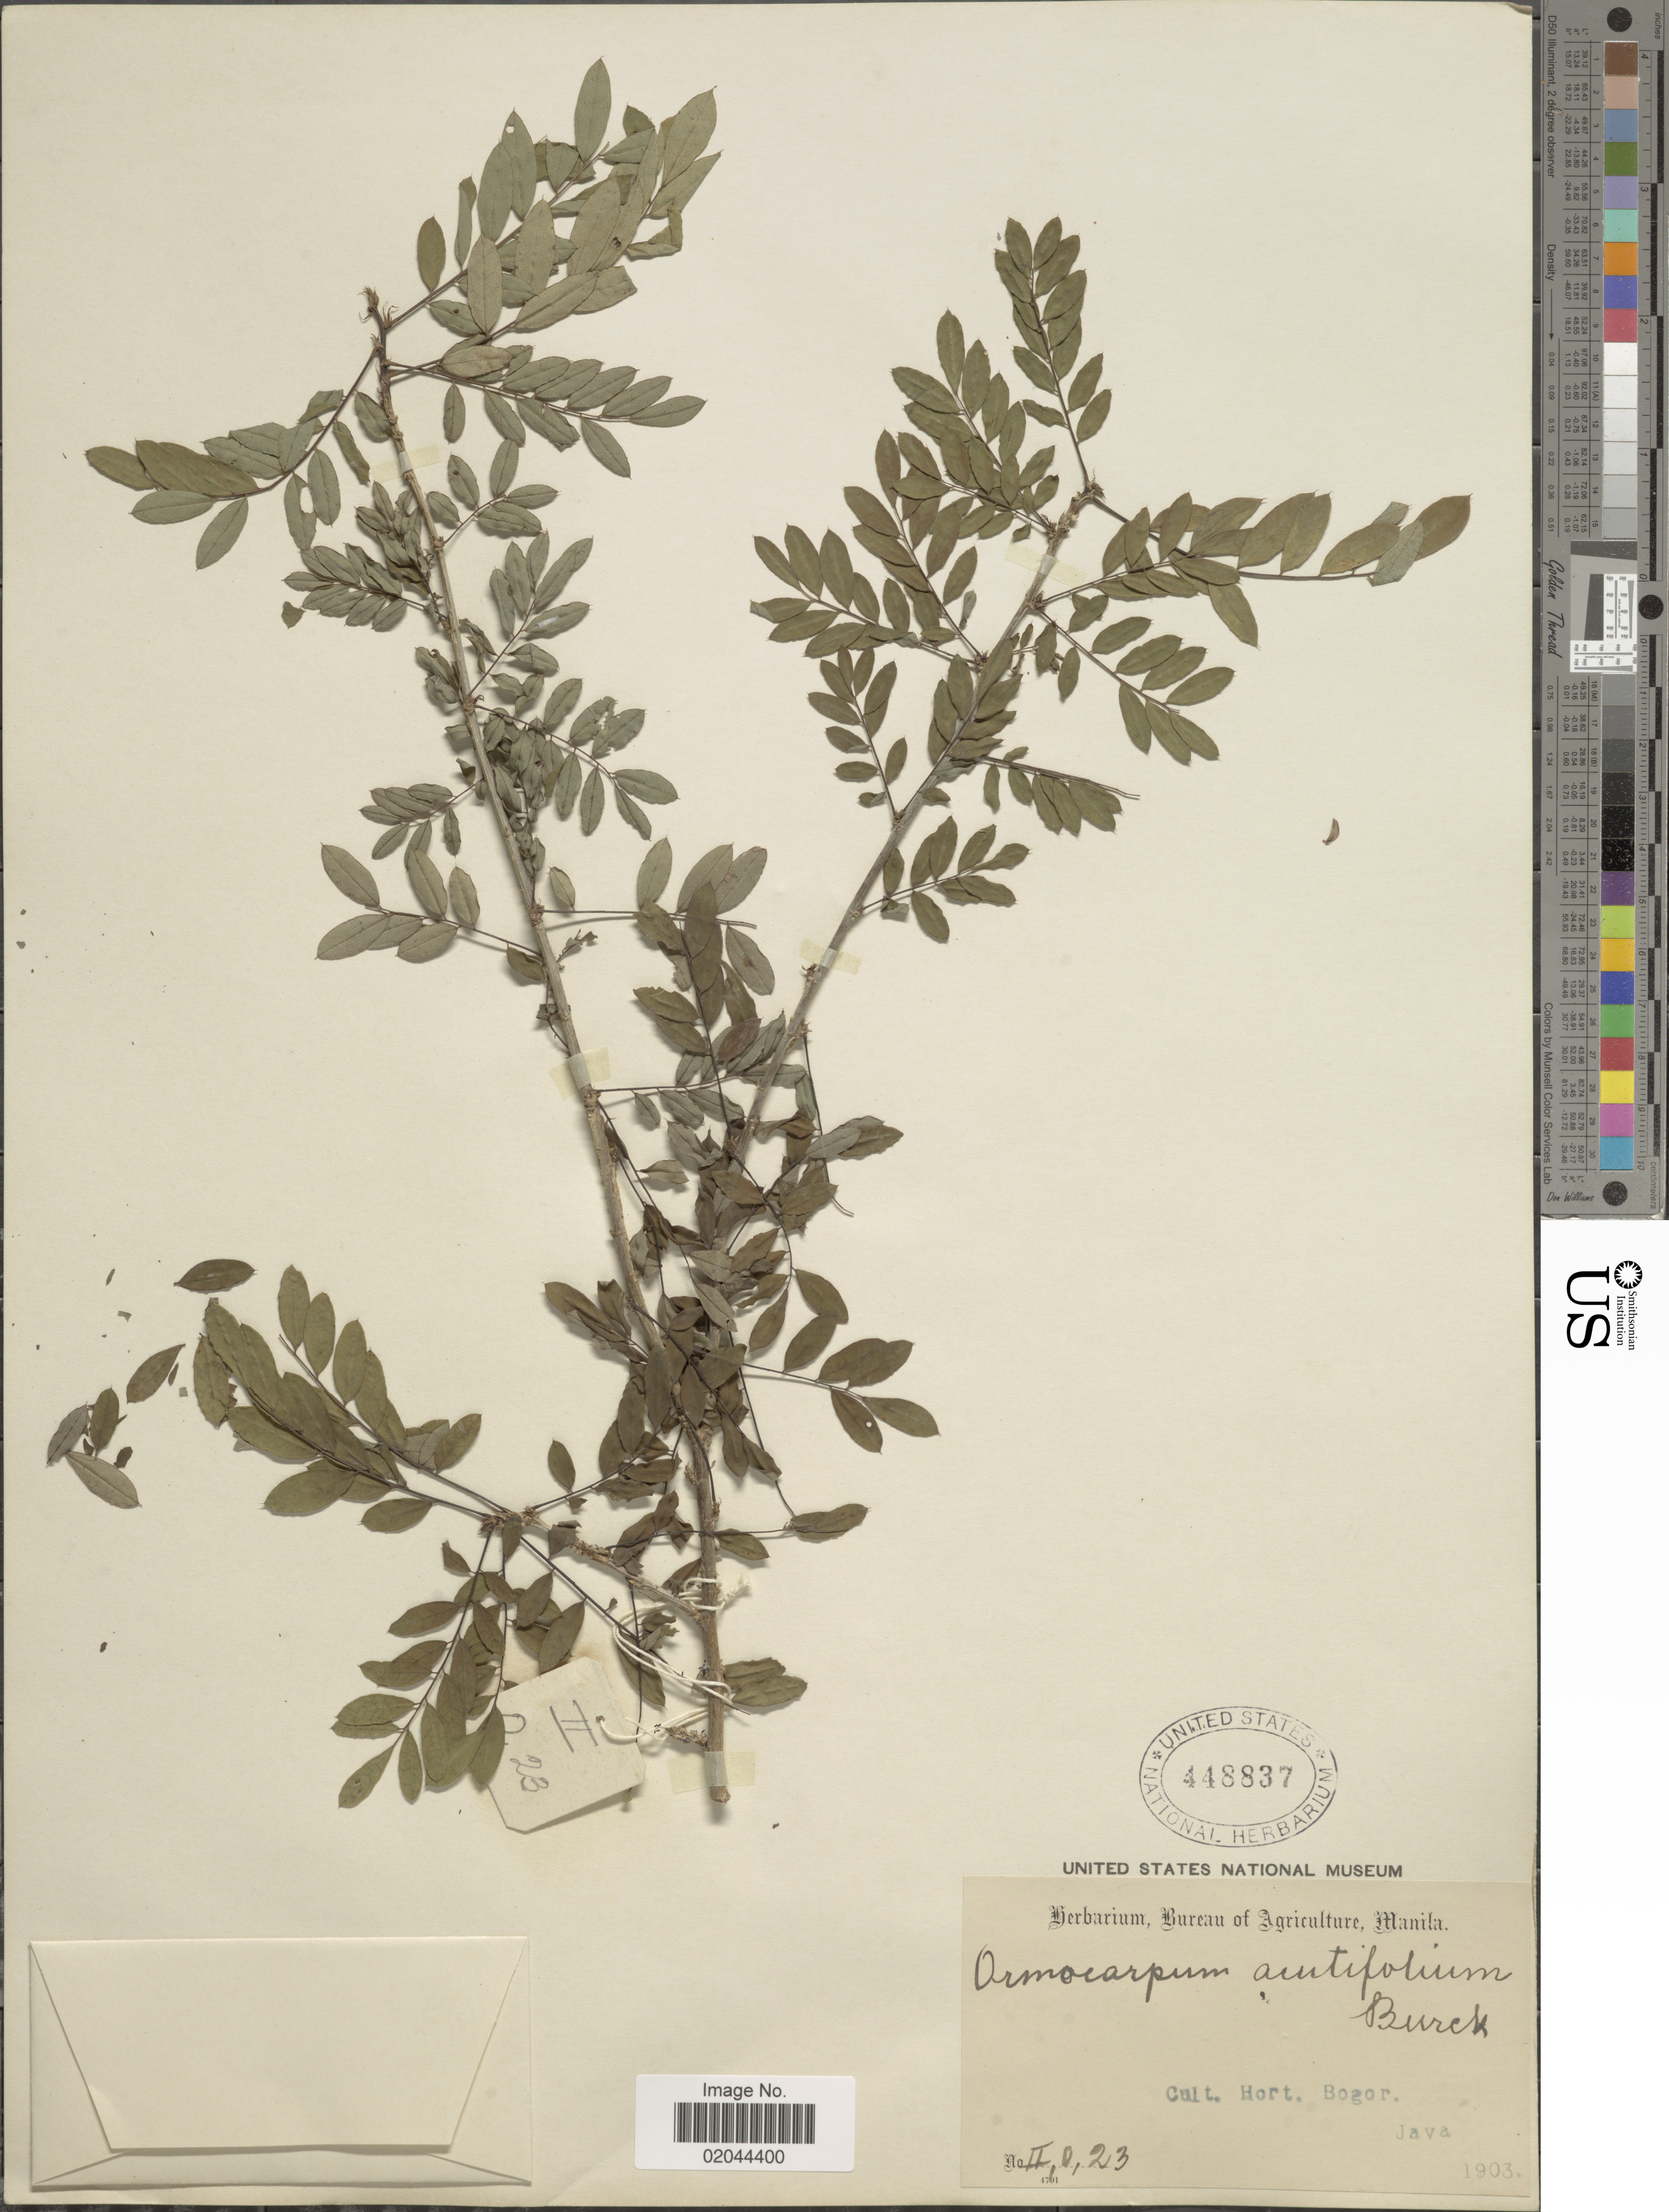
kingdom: Plantae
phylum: Tracheophyta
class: Magnoliopsida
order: Fabales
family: Fabaceae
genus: Ormocarpum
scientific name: Ormocarpum acutifolium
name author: Burck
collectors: ex Herb. Bur. Agric. Manila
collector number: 2/2/23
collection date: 1903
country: Indonesia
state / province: Java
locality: Cult. Hort. Bogor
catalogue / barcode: US 448837